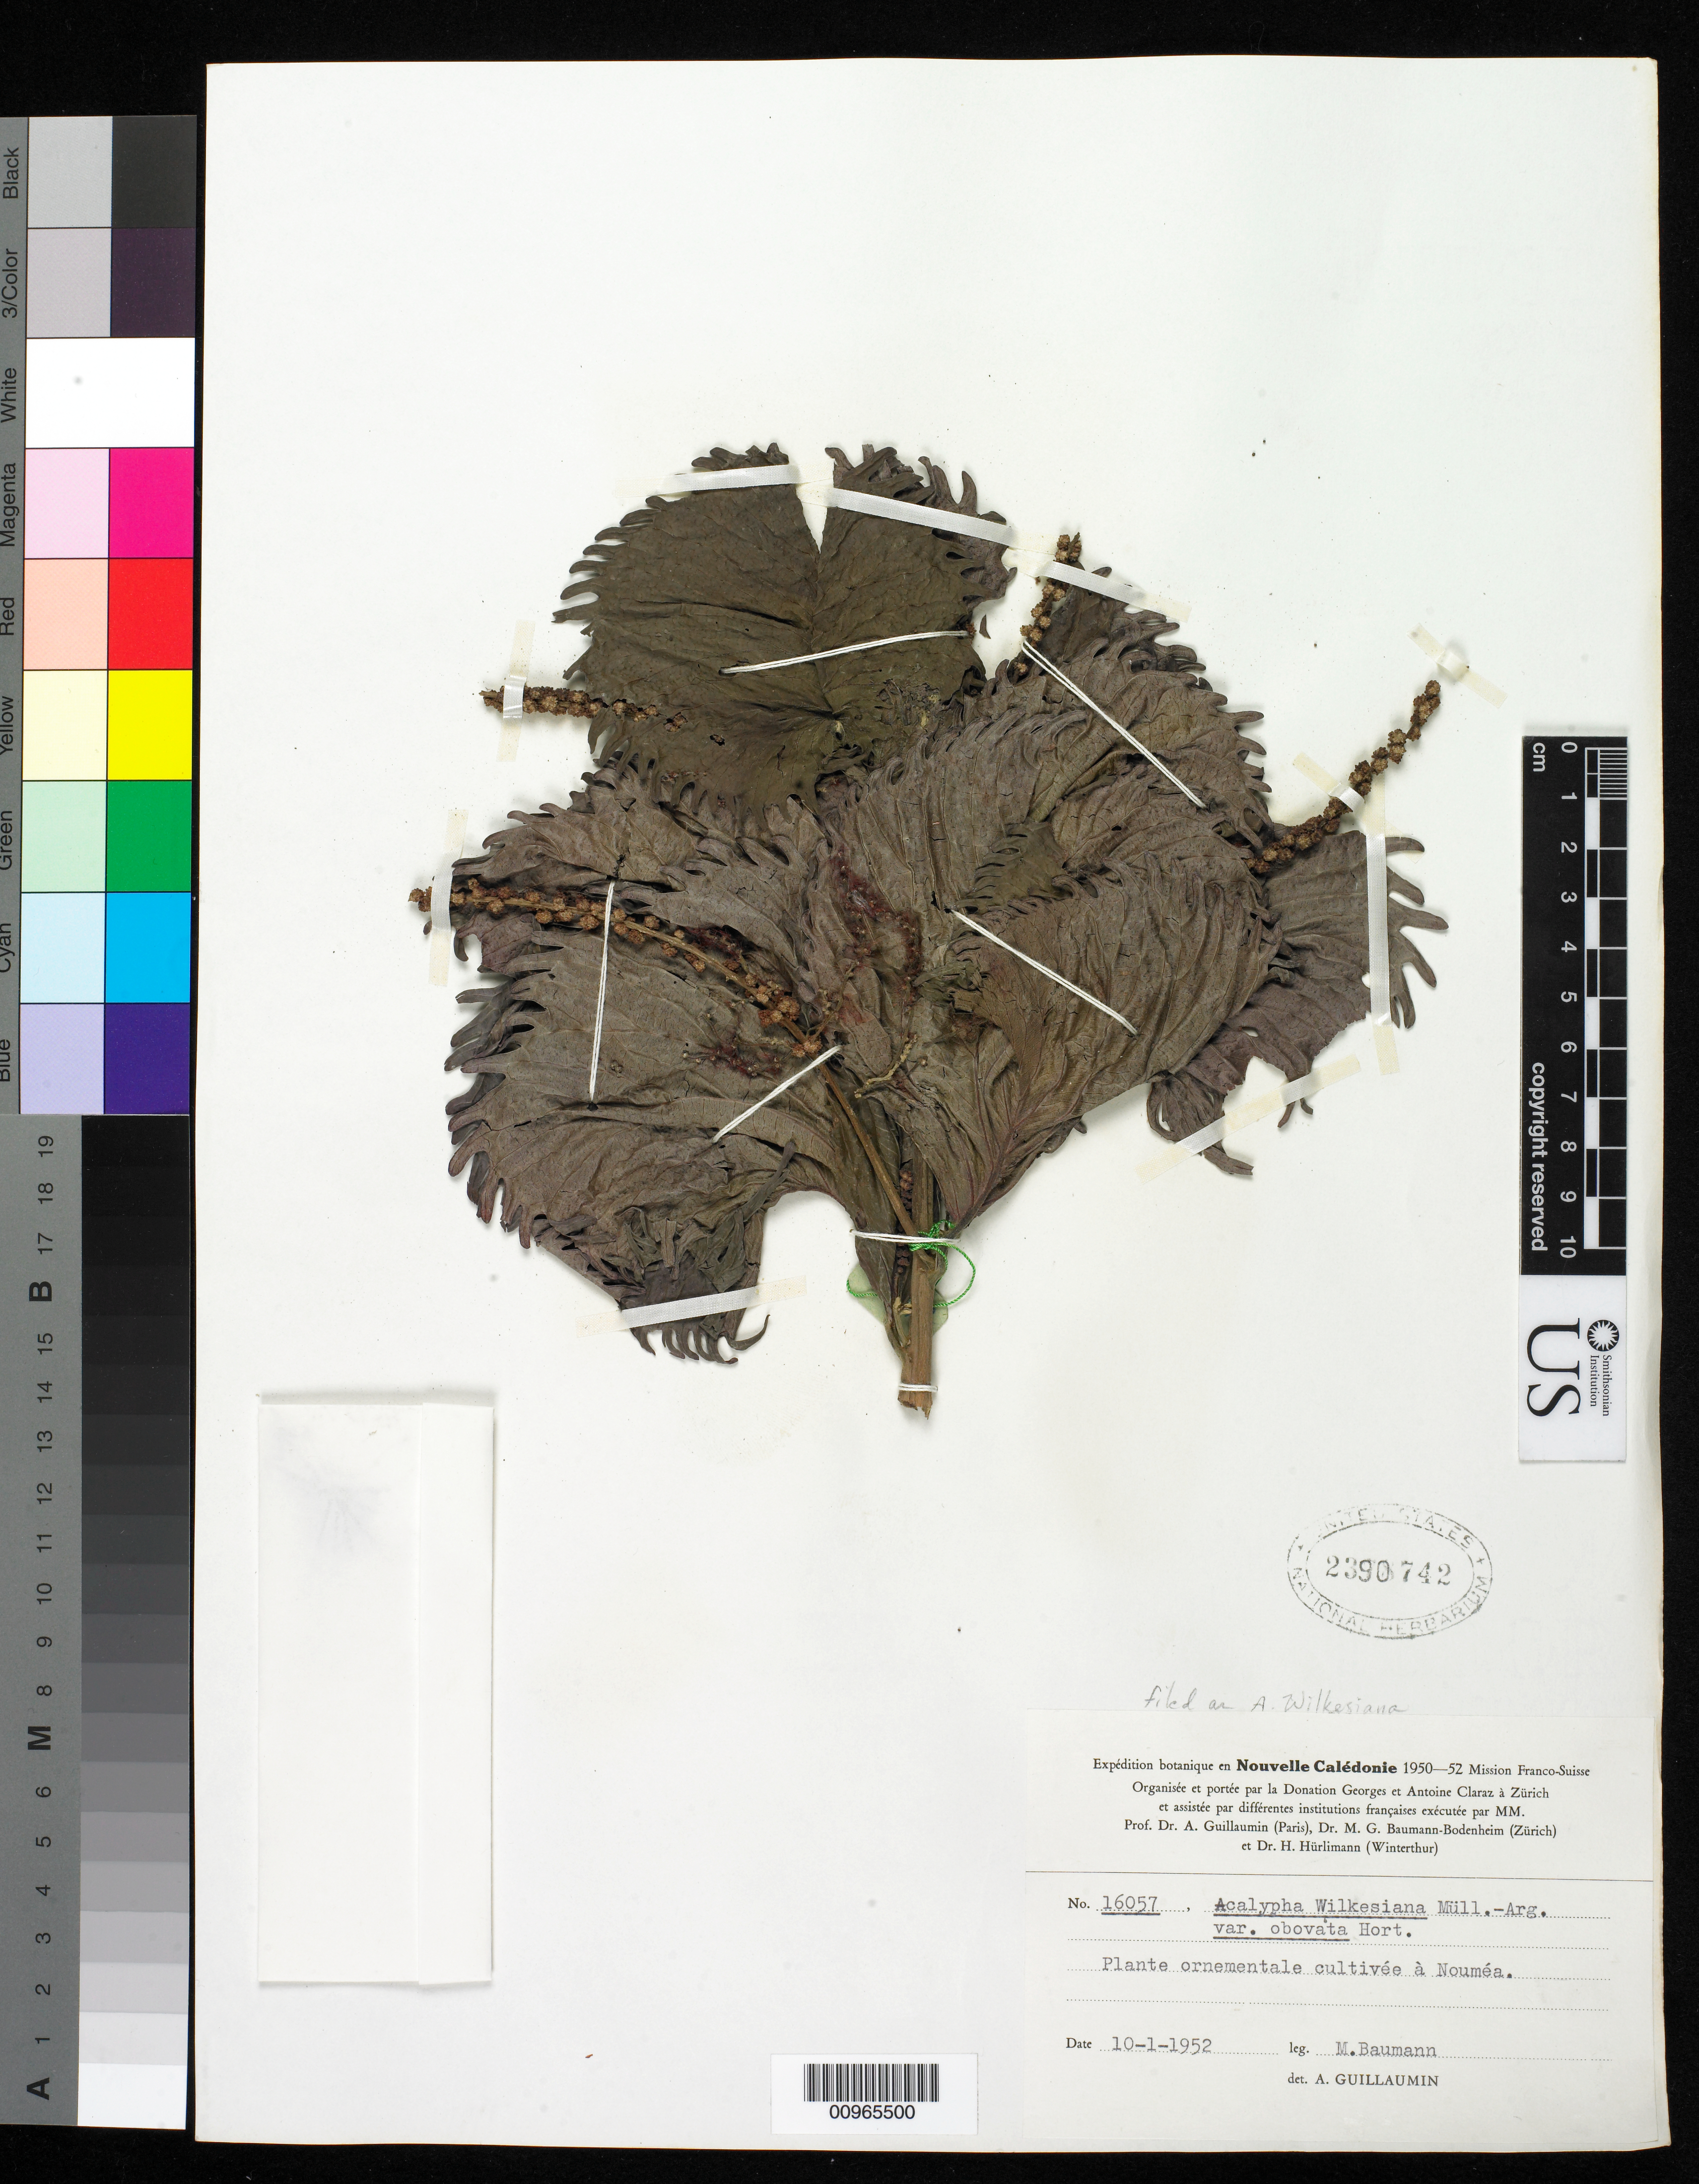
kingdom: Plantae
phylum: Tracheophyta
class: Magnoliopsida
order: Malpighiales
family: Euphorbiaceae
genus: Acalypha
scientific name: Acalypha wilkesiana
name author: Müll. Arg. in DC.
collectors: M. Baumann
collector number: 16057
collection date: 1952-01-10 or 1952-10-01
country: New Caledonia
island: New Caledonia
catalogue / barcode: US 2390742